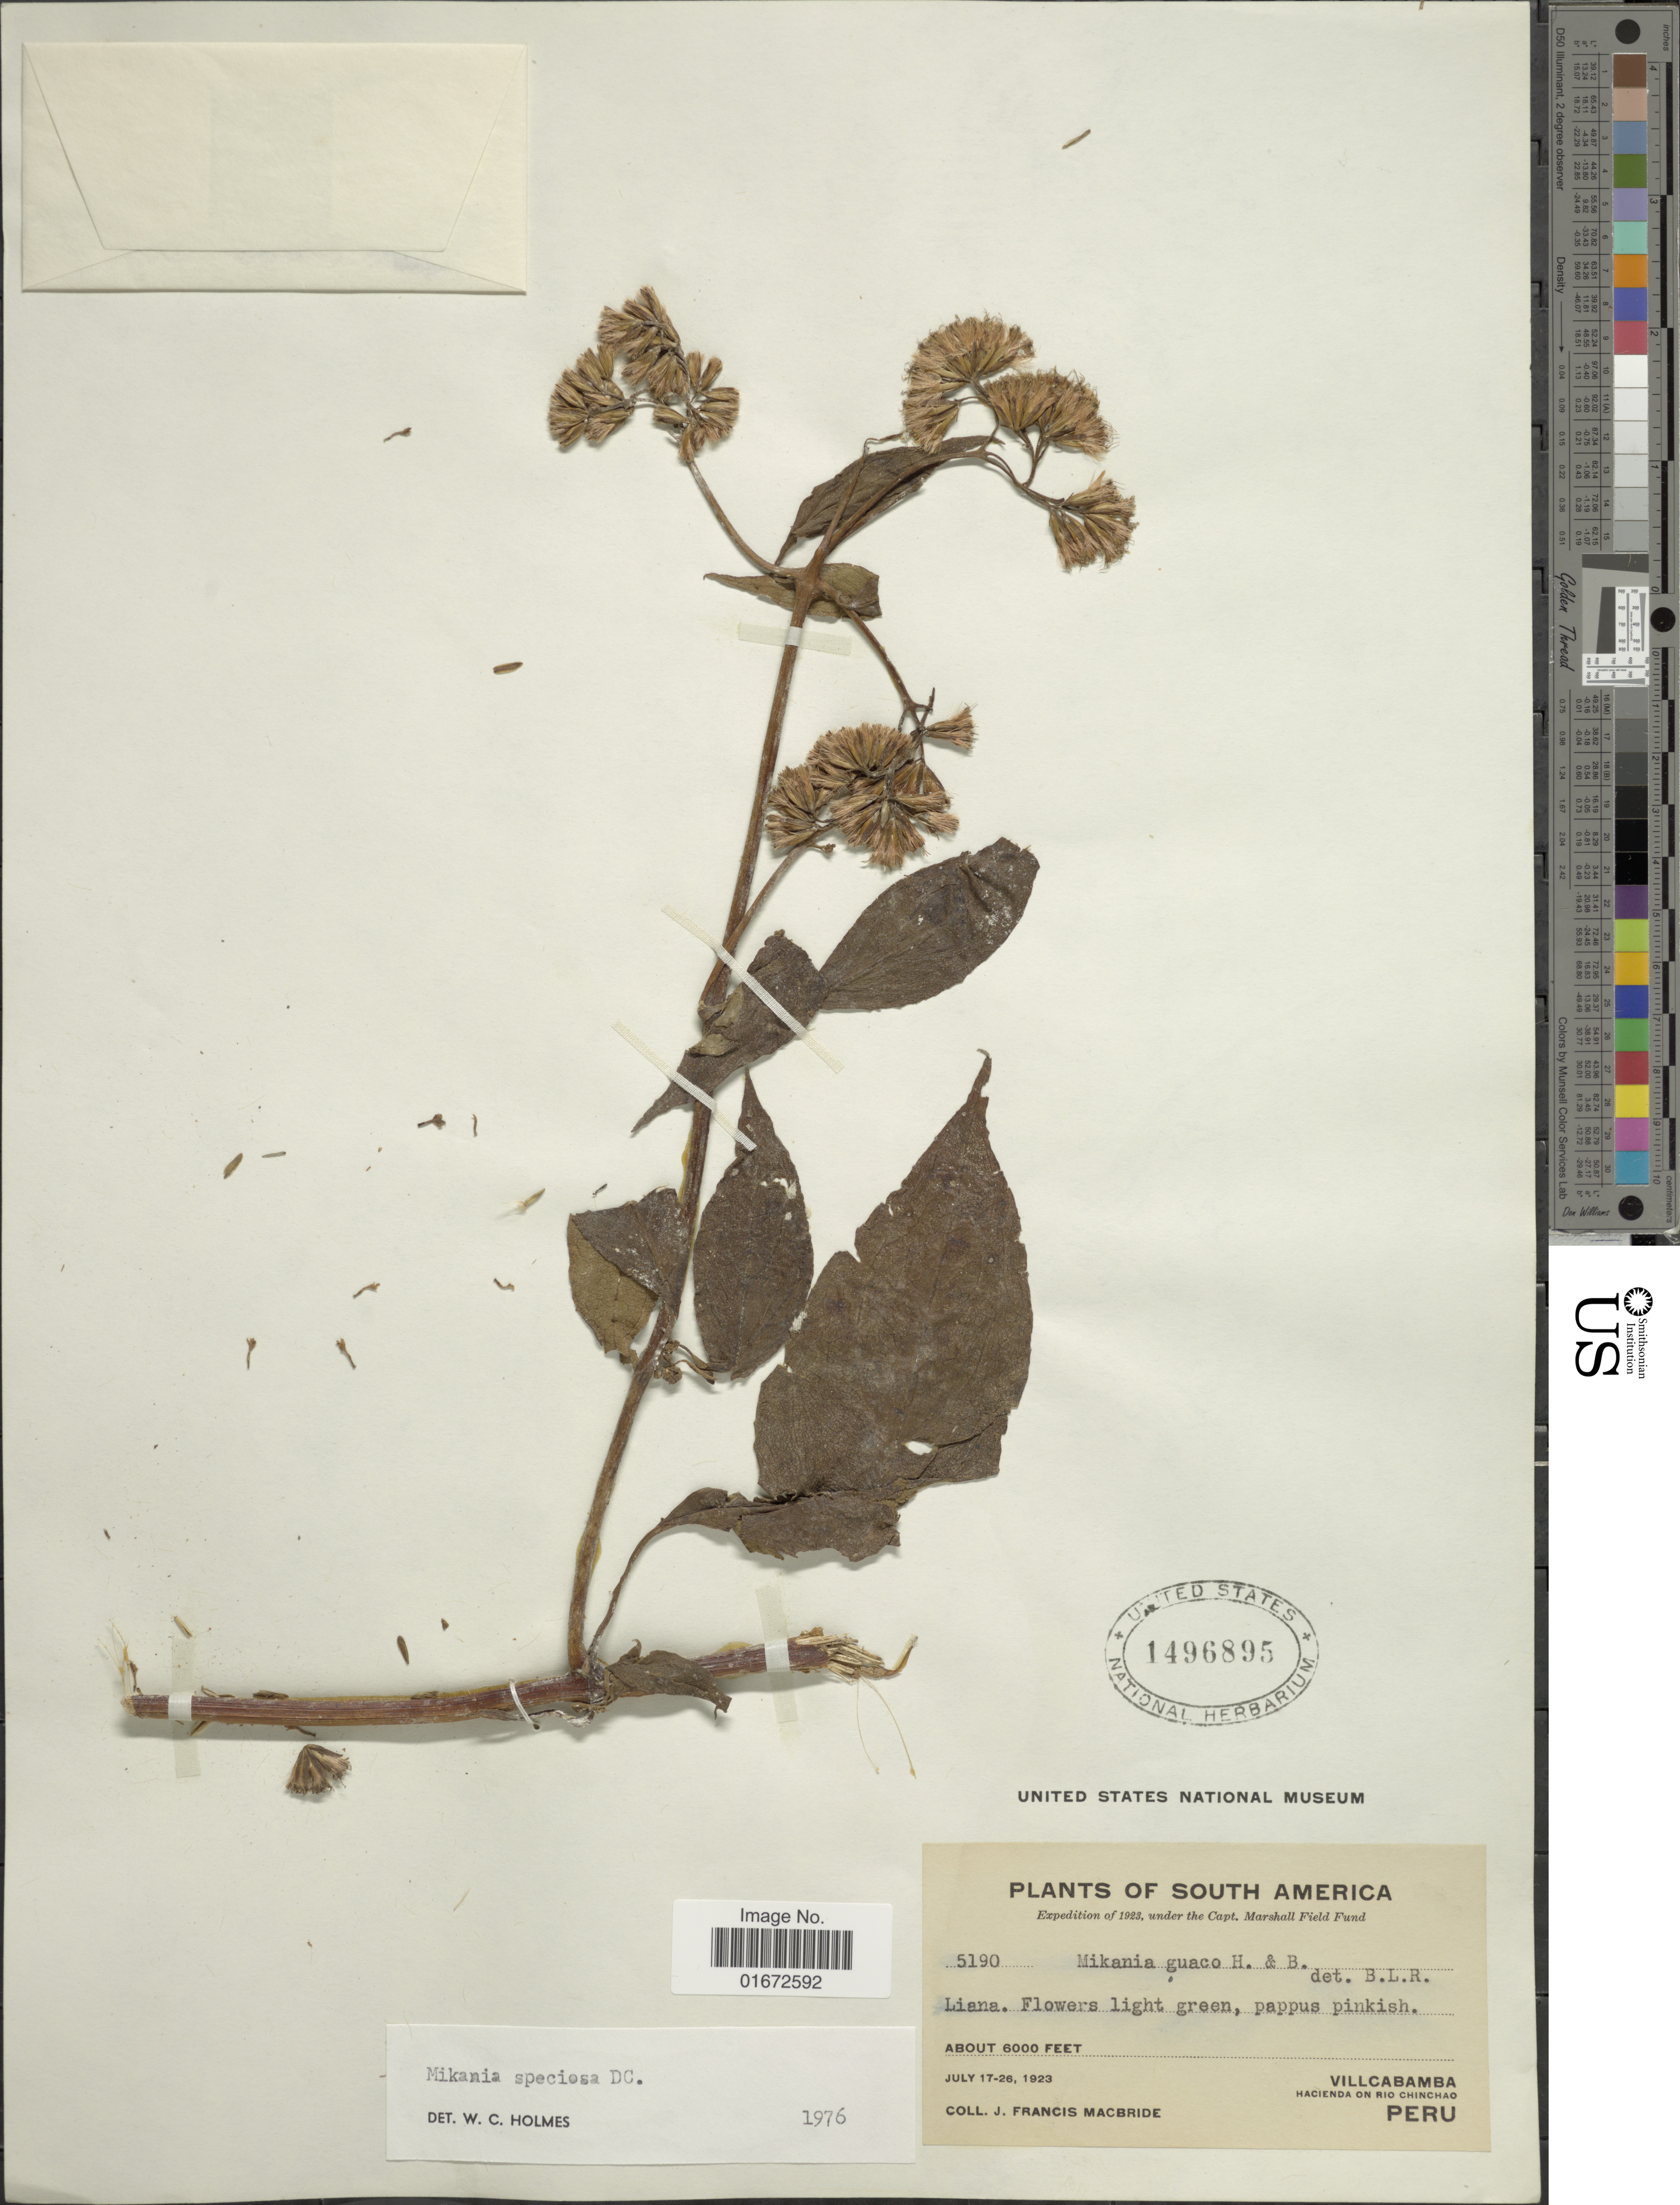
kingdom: Plantae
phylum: Tracheophyta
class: Magnoliopsida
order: Asterales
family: Asteraceae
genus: Mikania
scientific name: Mikania speciosa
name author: DC.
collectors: J. F. Macbride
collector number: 5190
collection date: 1923-07-17/1923-07-26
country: Peru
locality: Liana. Villcabamba. Hacienda on Rio Chinchao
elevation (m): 1829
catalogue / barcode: US 1496895